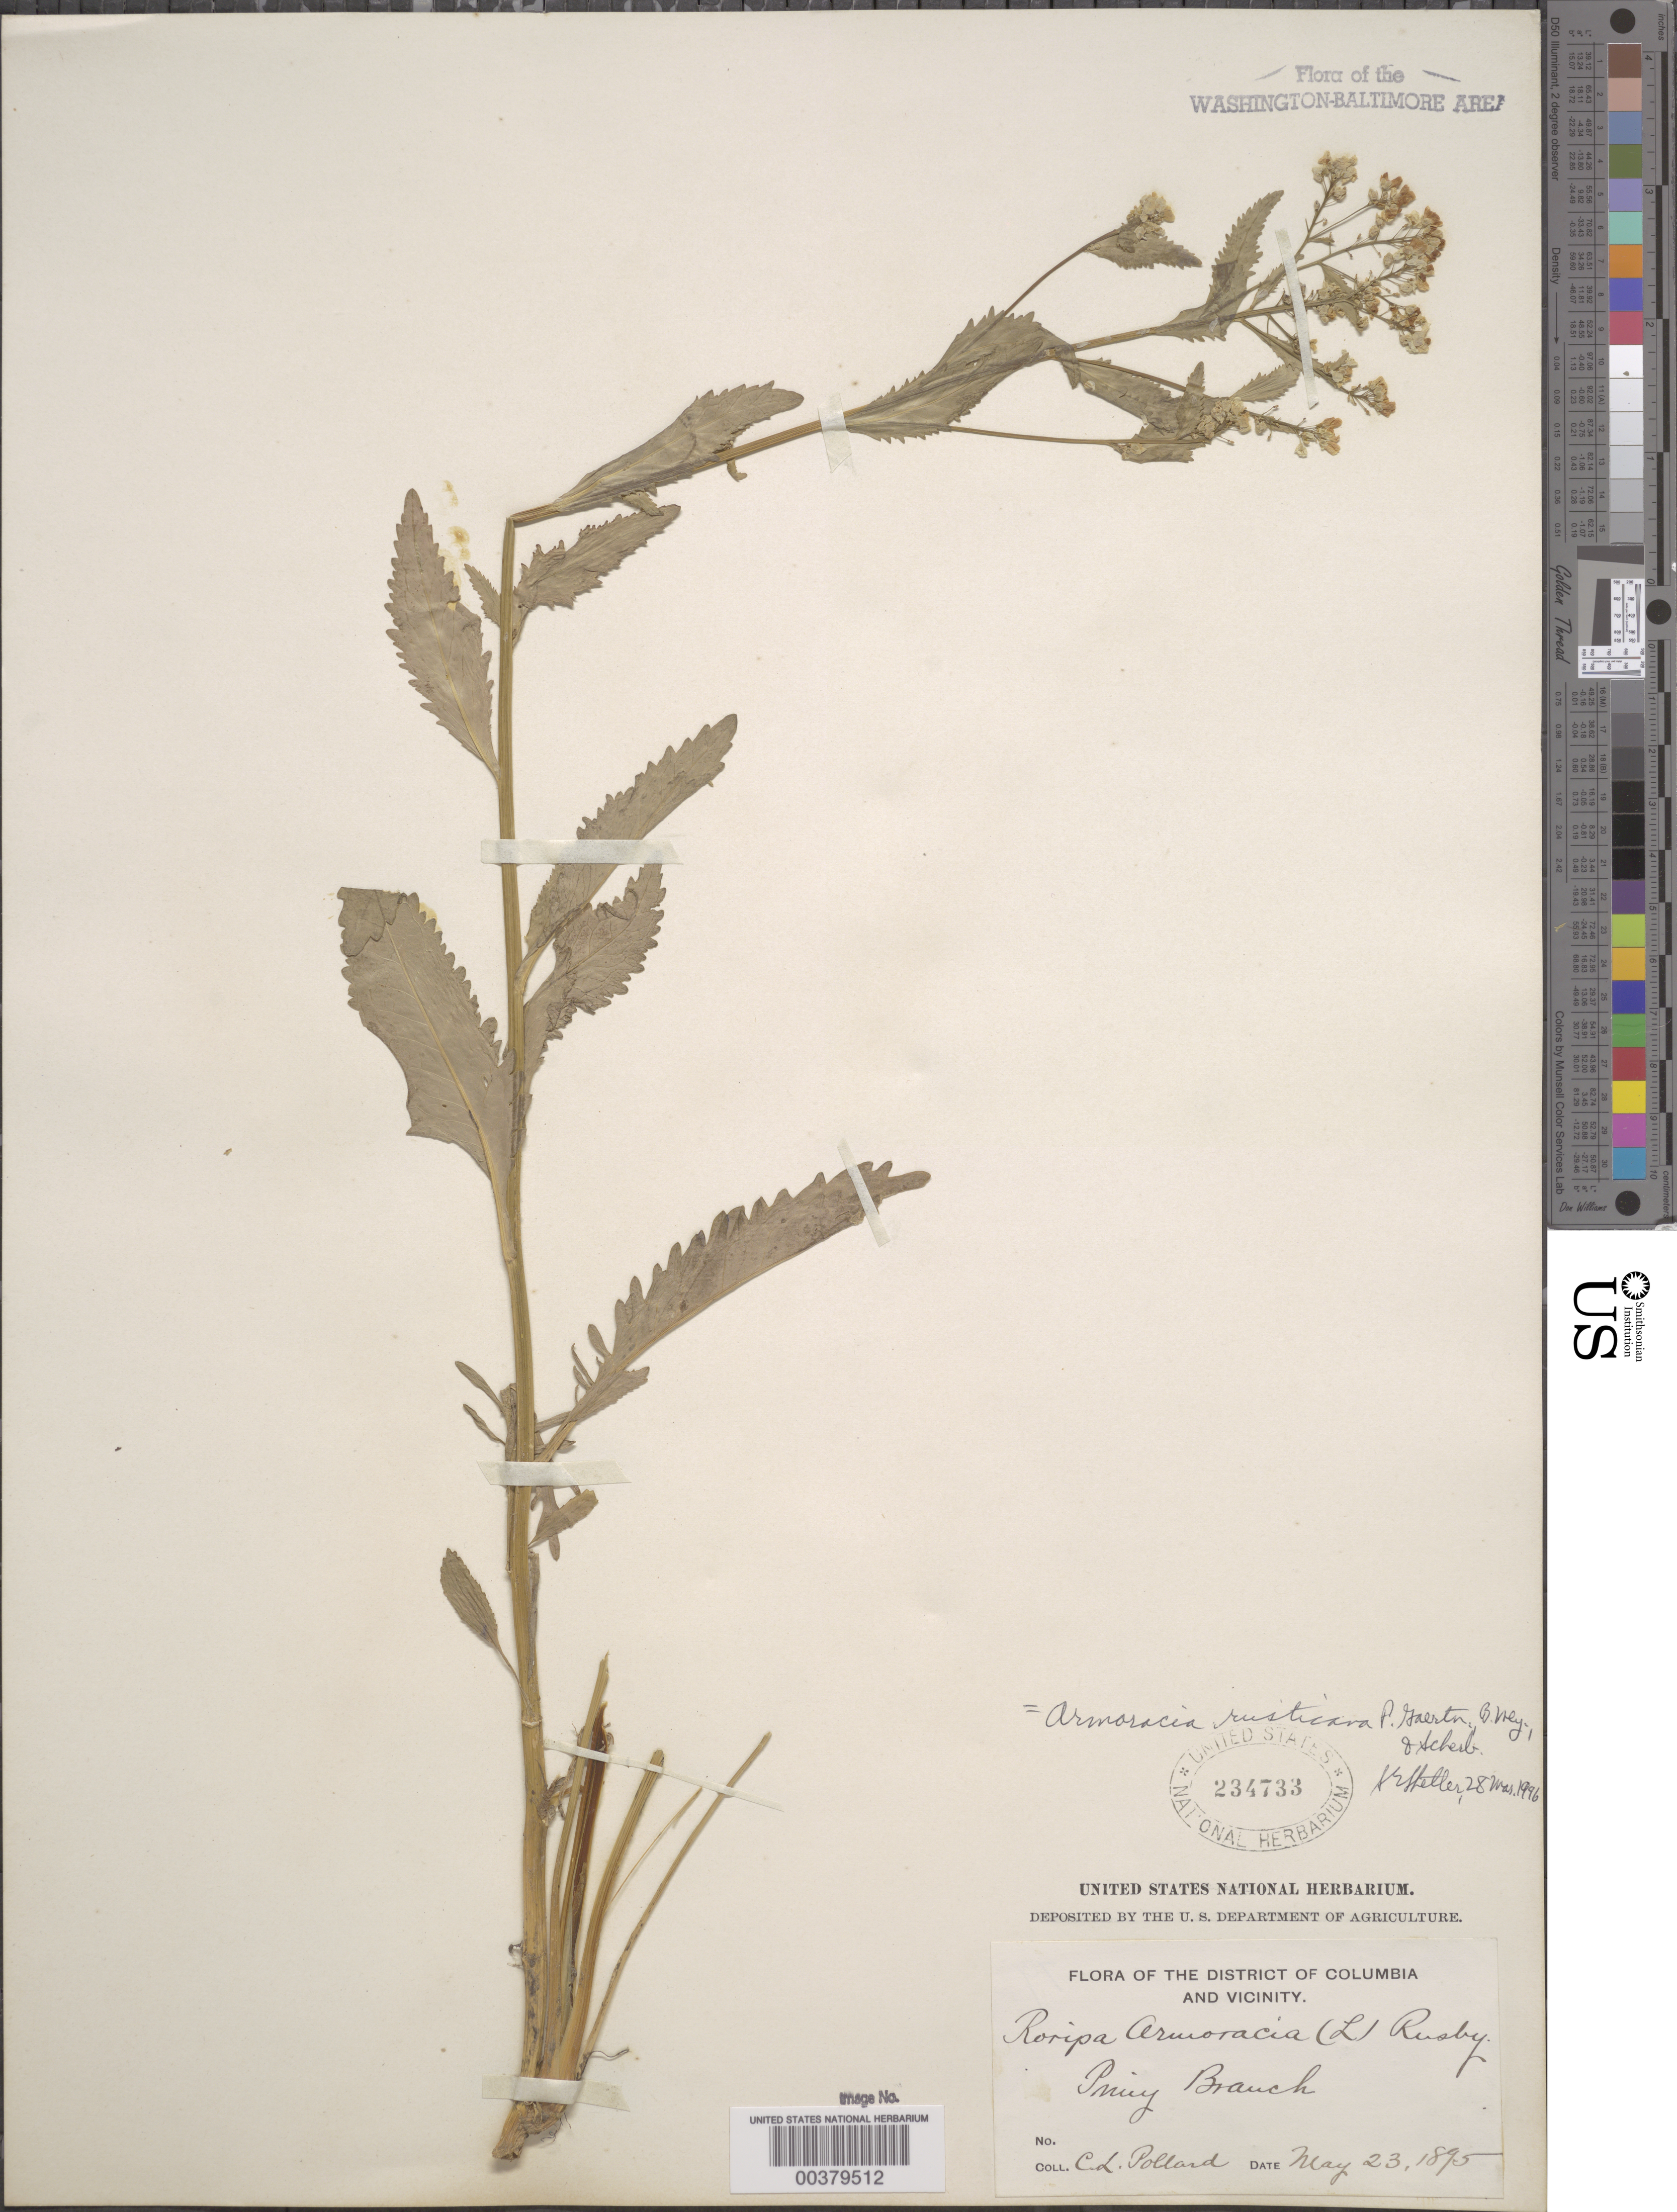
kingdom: Plantae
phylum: Tracheophyta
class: Magnoliopsida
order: Brassicales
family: Brassicaceae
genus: Armoracia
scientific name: Armoracia rusticana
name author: G. Gaertn. et al.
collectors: C. L. Pollard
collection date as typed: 23 May 1895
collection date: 1895-05-23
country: United States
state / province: District of Columbia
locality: Piney Branch Rock Creek Park & vicinity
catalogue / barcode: US 234733